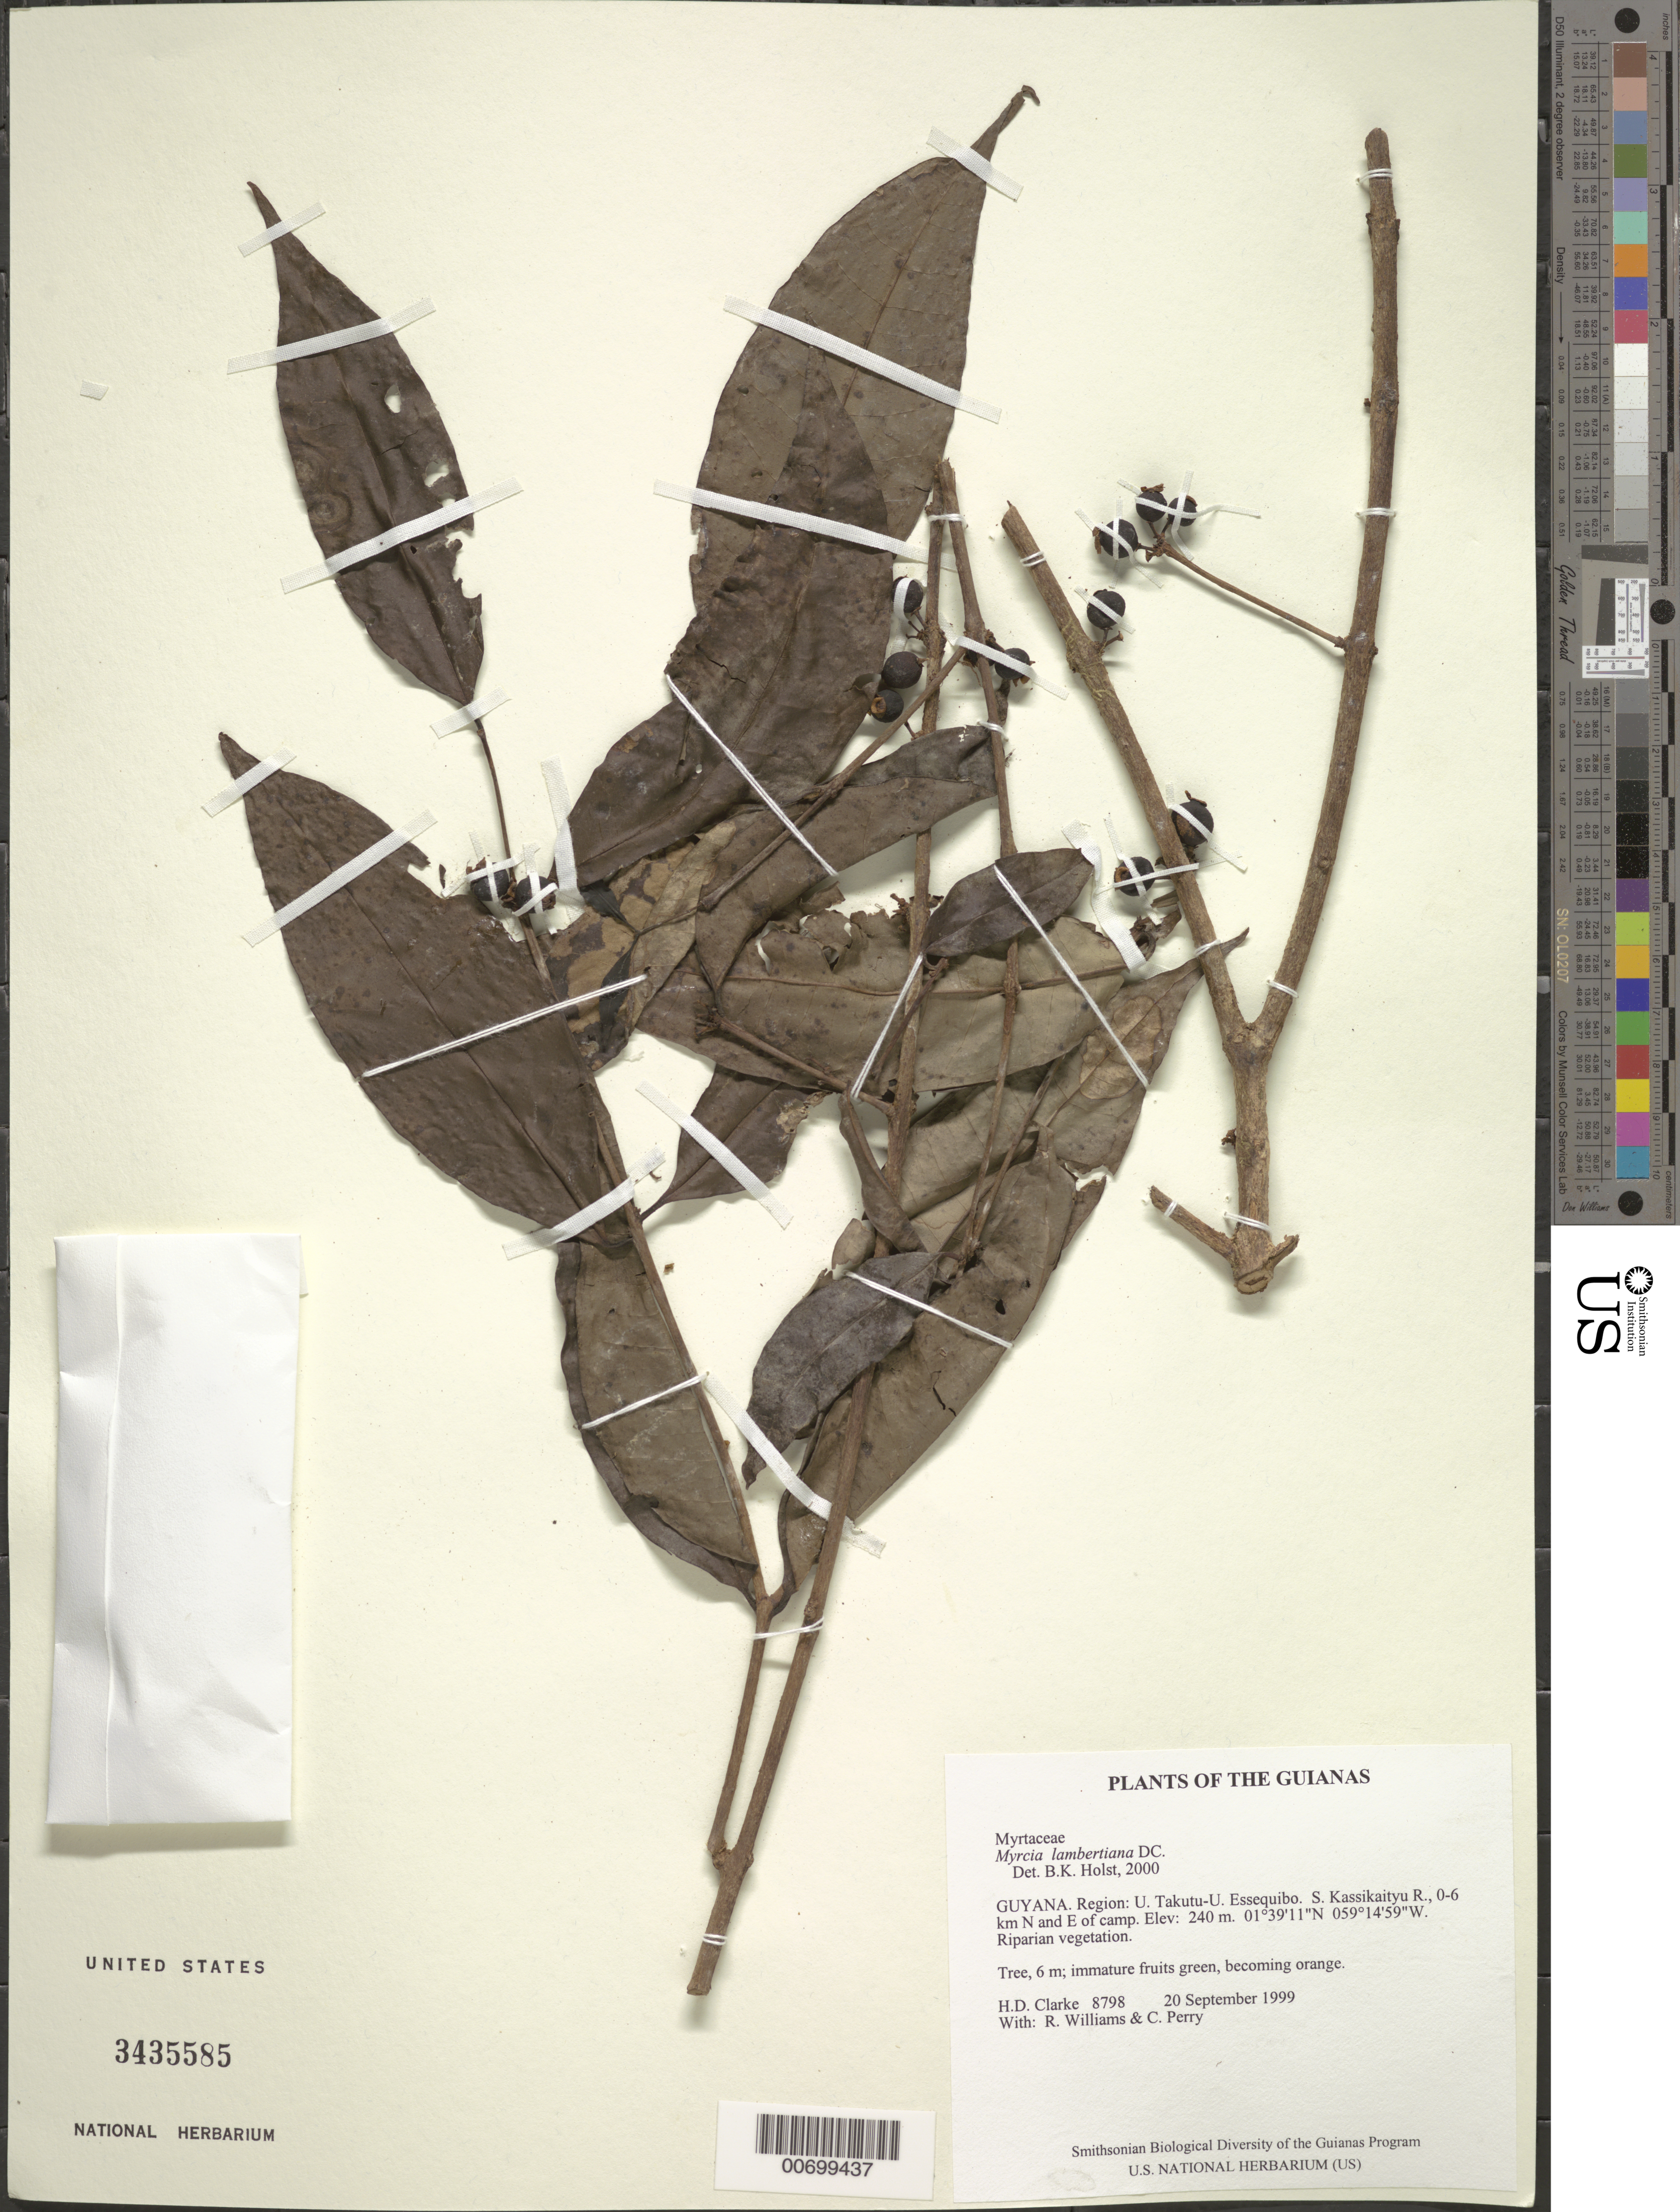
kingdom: Plantae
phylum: Tracheophyta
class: Magnoliopsida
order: Myrtales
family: Myrtaceae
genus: Eugenia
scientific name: Eugenia lambertiana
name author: DC.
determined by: Parra-O, Carlos A., Instituto de Ciencias Naturales - Universidad Nacional de Colombia (COLOMBIA)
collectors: H. D. Clarke, R. Williams & C. Perry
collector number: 8798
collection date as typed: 20 September 1999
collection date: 1999-09-20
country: Guyana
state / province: U. Takutu-U. Essequibo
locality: S. Kassikaityu R., 0-6 km N and E of camp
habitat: Riparian vegetation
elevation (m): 240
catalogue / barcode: US 3435585